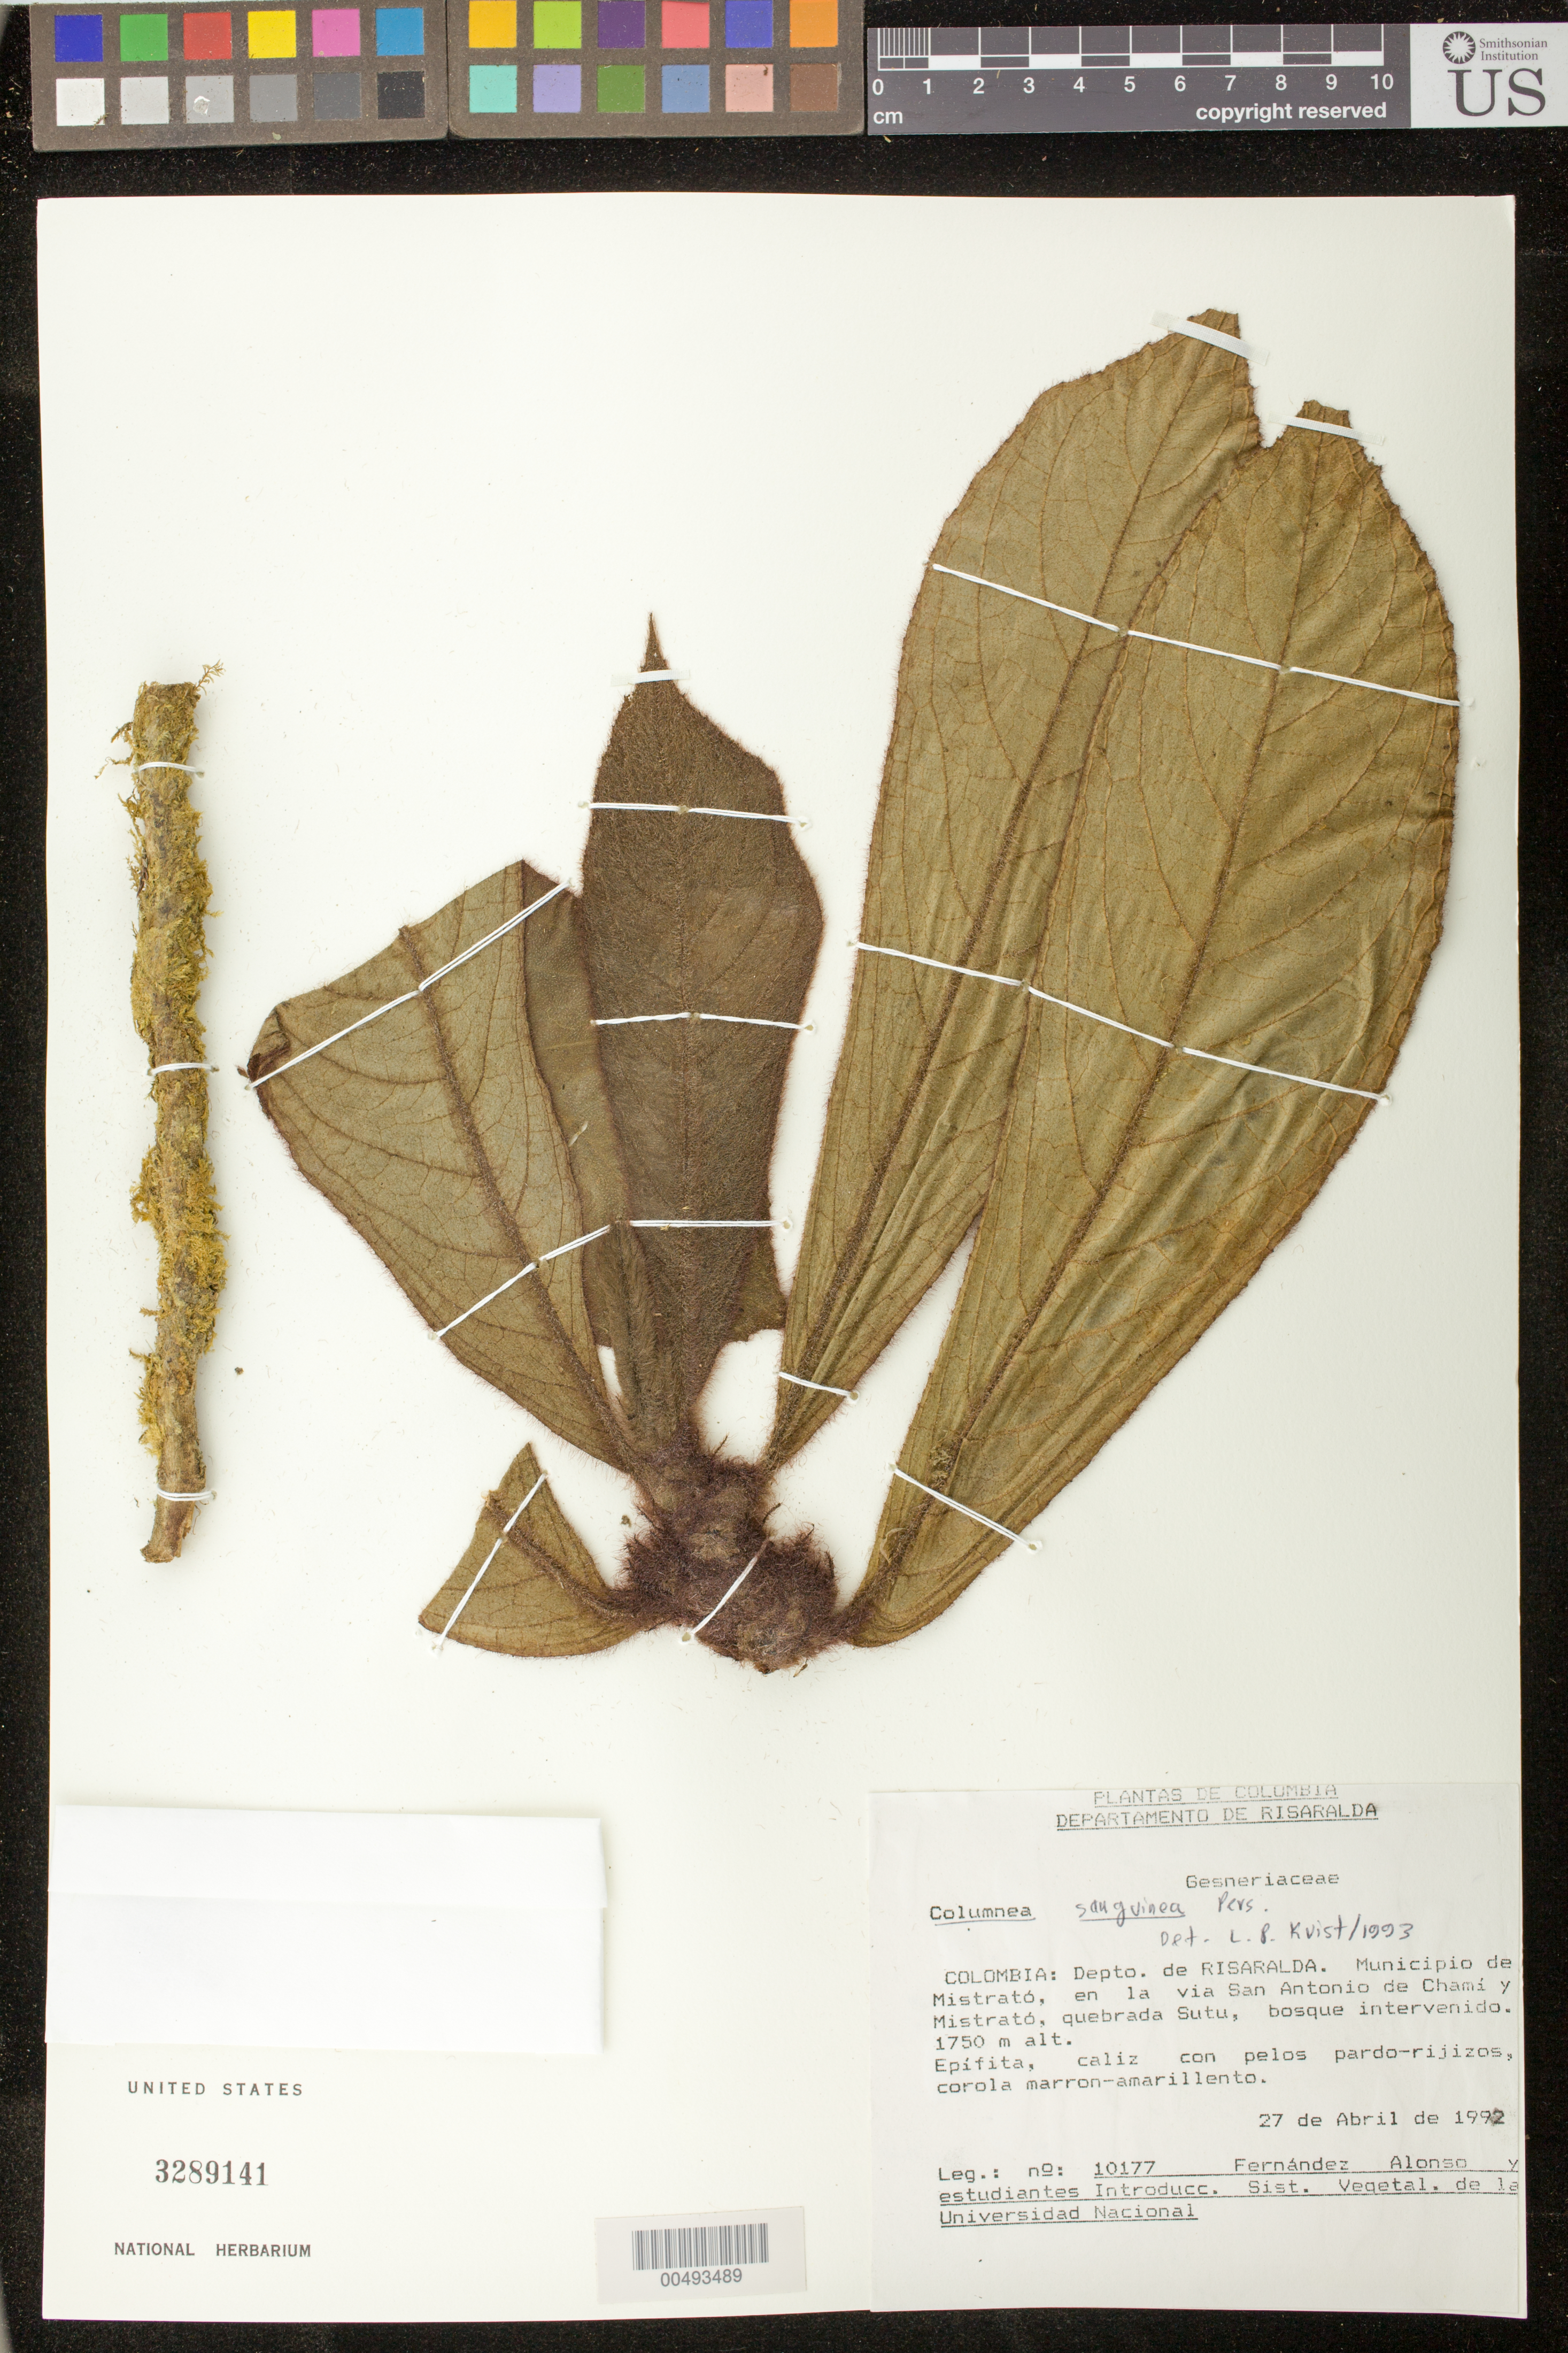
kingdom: Plantae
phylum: Tracheophyta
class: Magnoliopsida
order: Lamiales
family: Gesneriaceae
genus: Columnea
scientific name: Columnea purpurata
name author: Hanst.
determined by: Skog, Laurence E.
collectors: J. L. Fernández-Alonso & Estudiantes Introducc. Sist. Vegetal. de la Universidad Nacional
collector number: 10177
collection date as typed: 27 Apr 1992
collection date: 1992-04-27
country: Colombia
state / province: Risaralda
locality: Municipio de Mistrató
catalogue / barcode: US 3289141